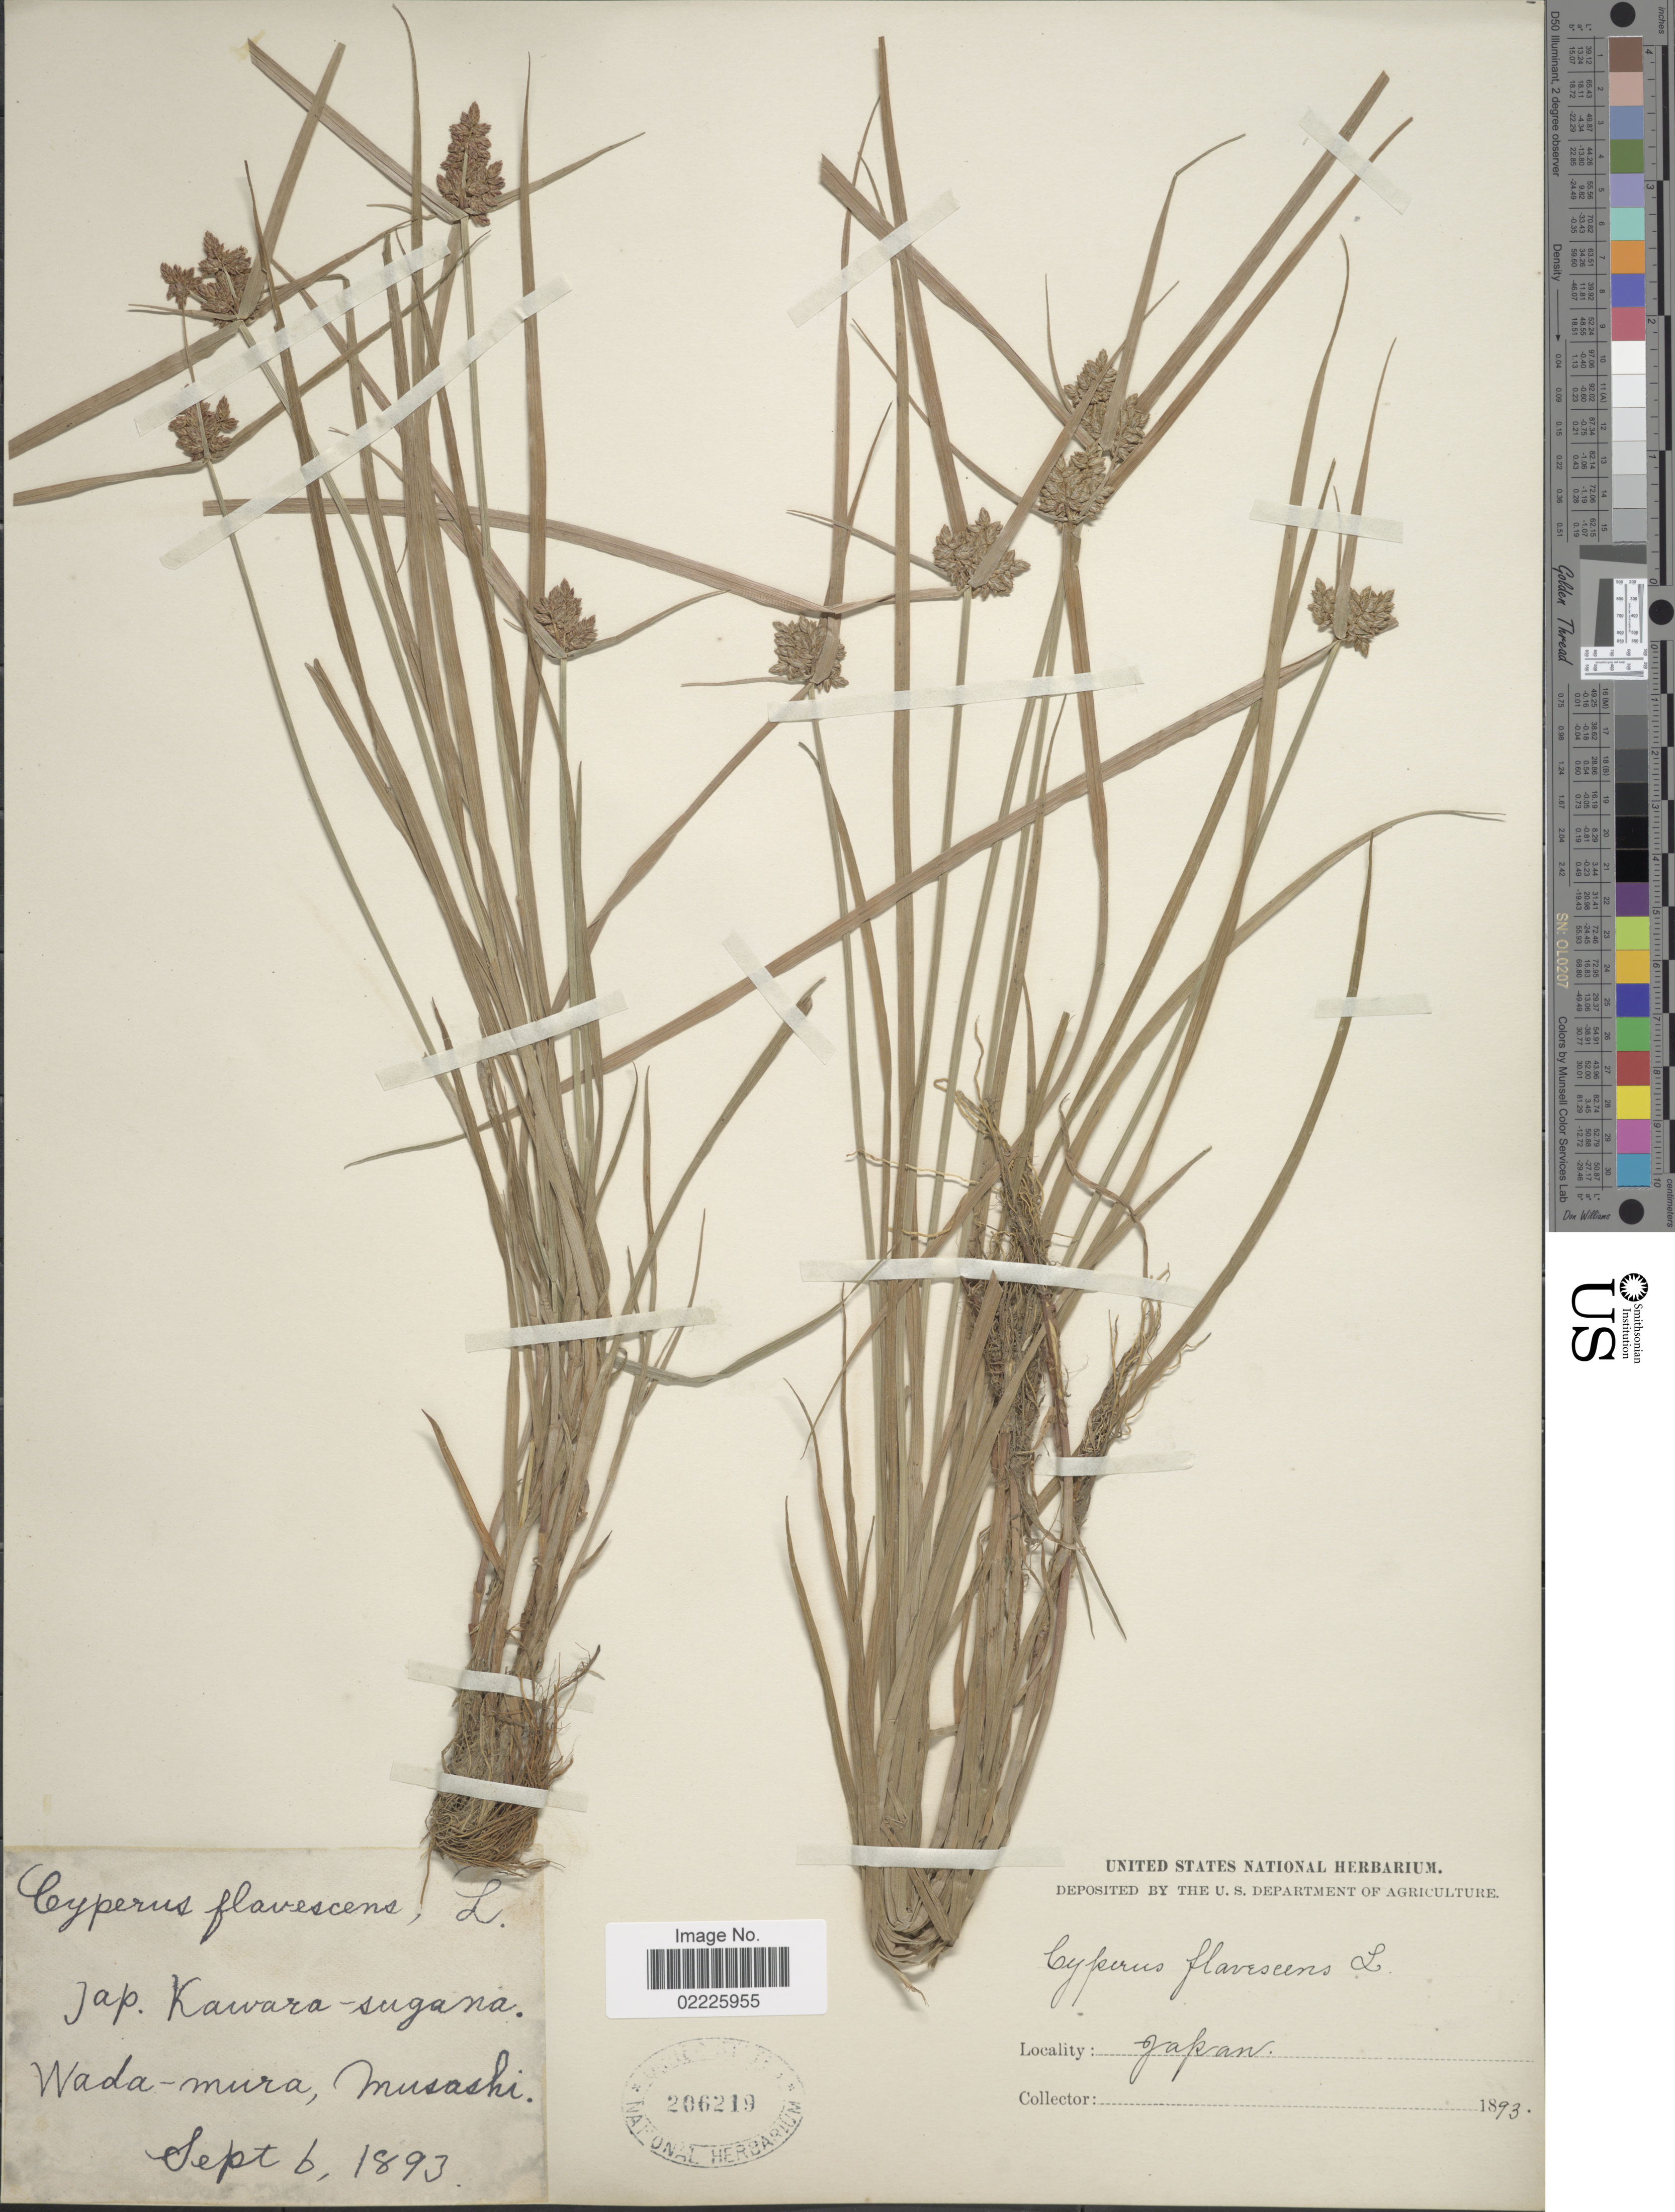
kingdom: Plantae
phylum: Tracheophyta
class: Liliopsida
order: Poales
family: Cyperaceae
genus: Cyperus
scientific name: Cyperus flavescens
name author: L.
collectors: ex herb. United States National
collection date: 1893-09-06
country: Japan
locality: Wada-mura, Musashi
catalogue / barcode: US 206219